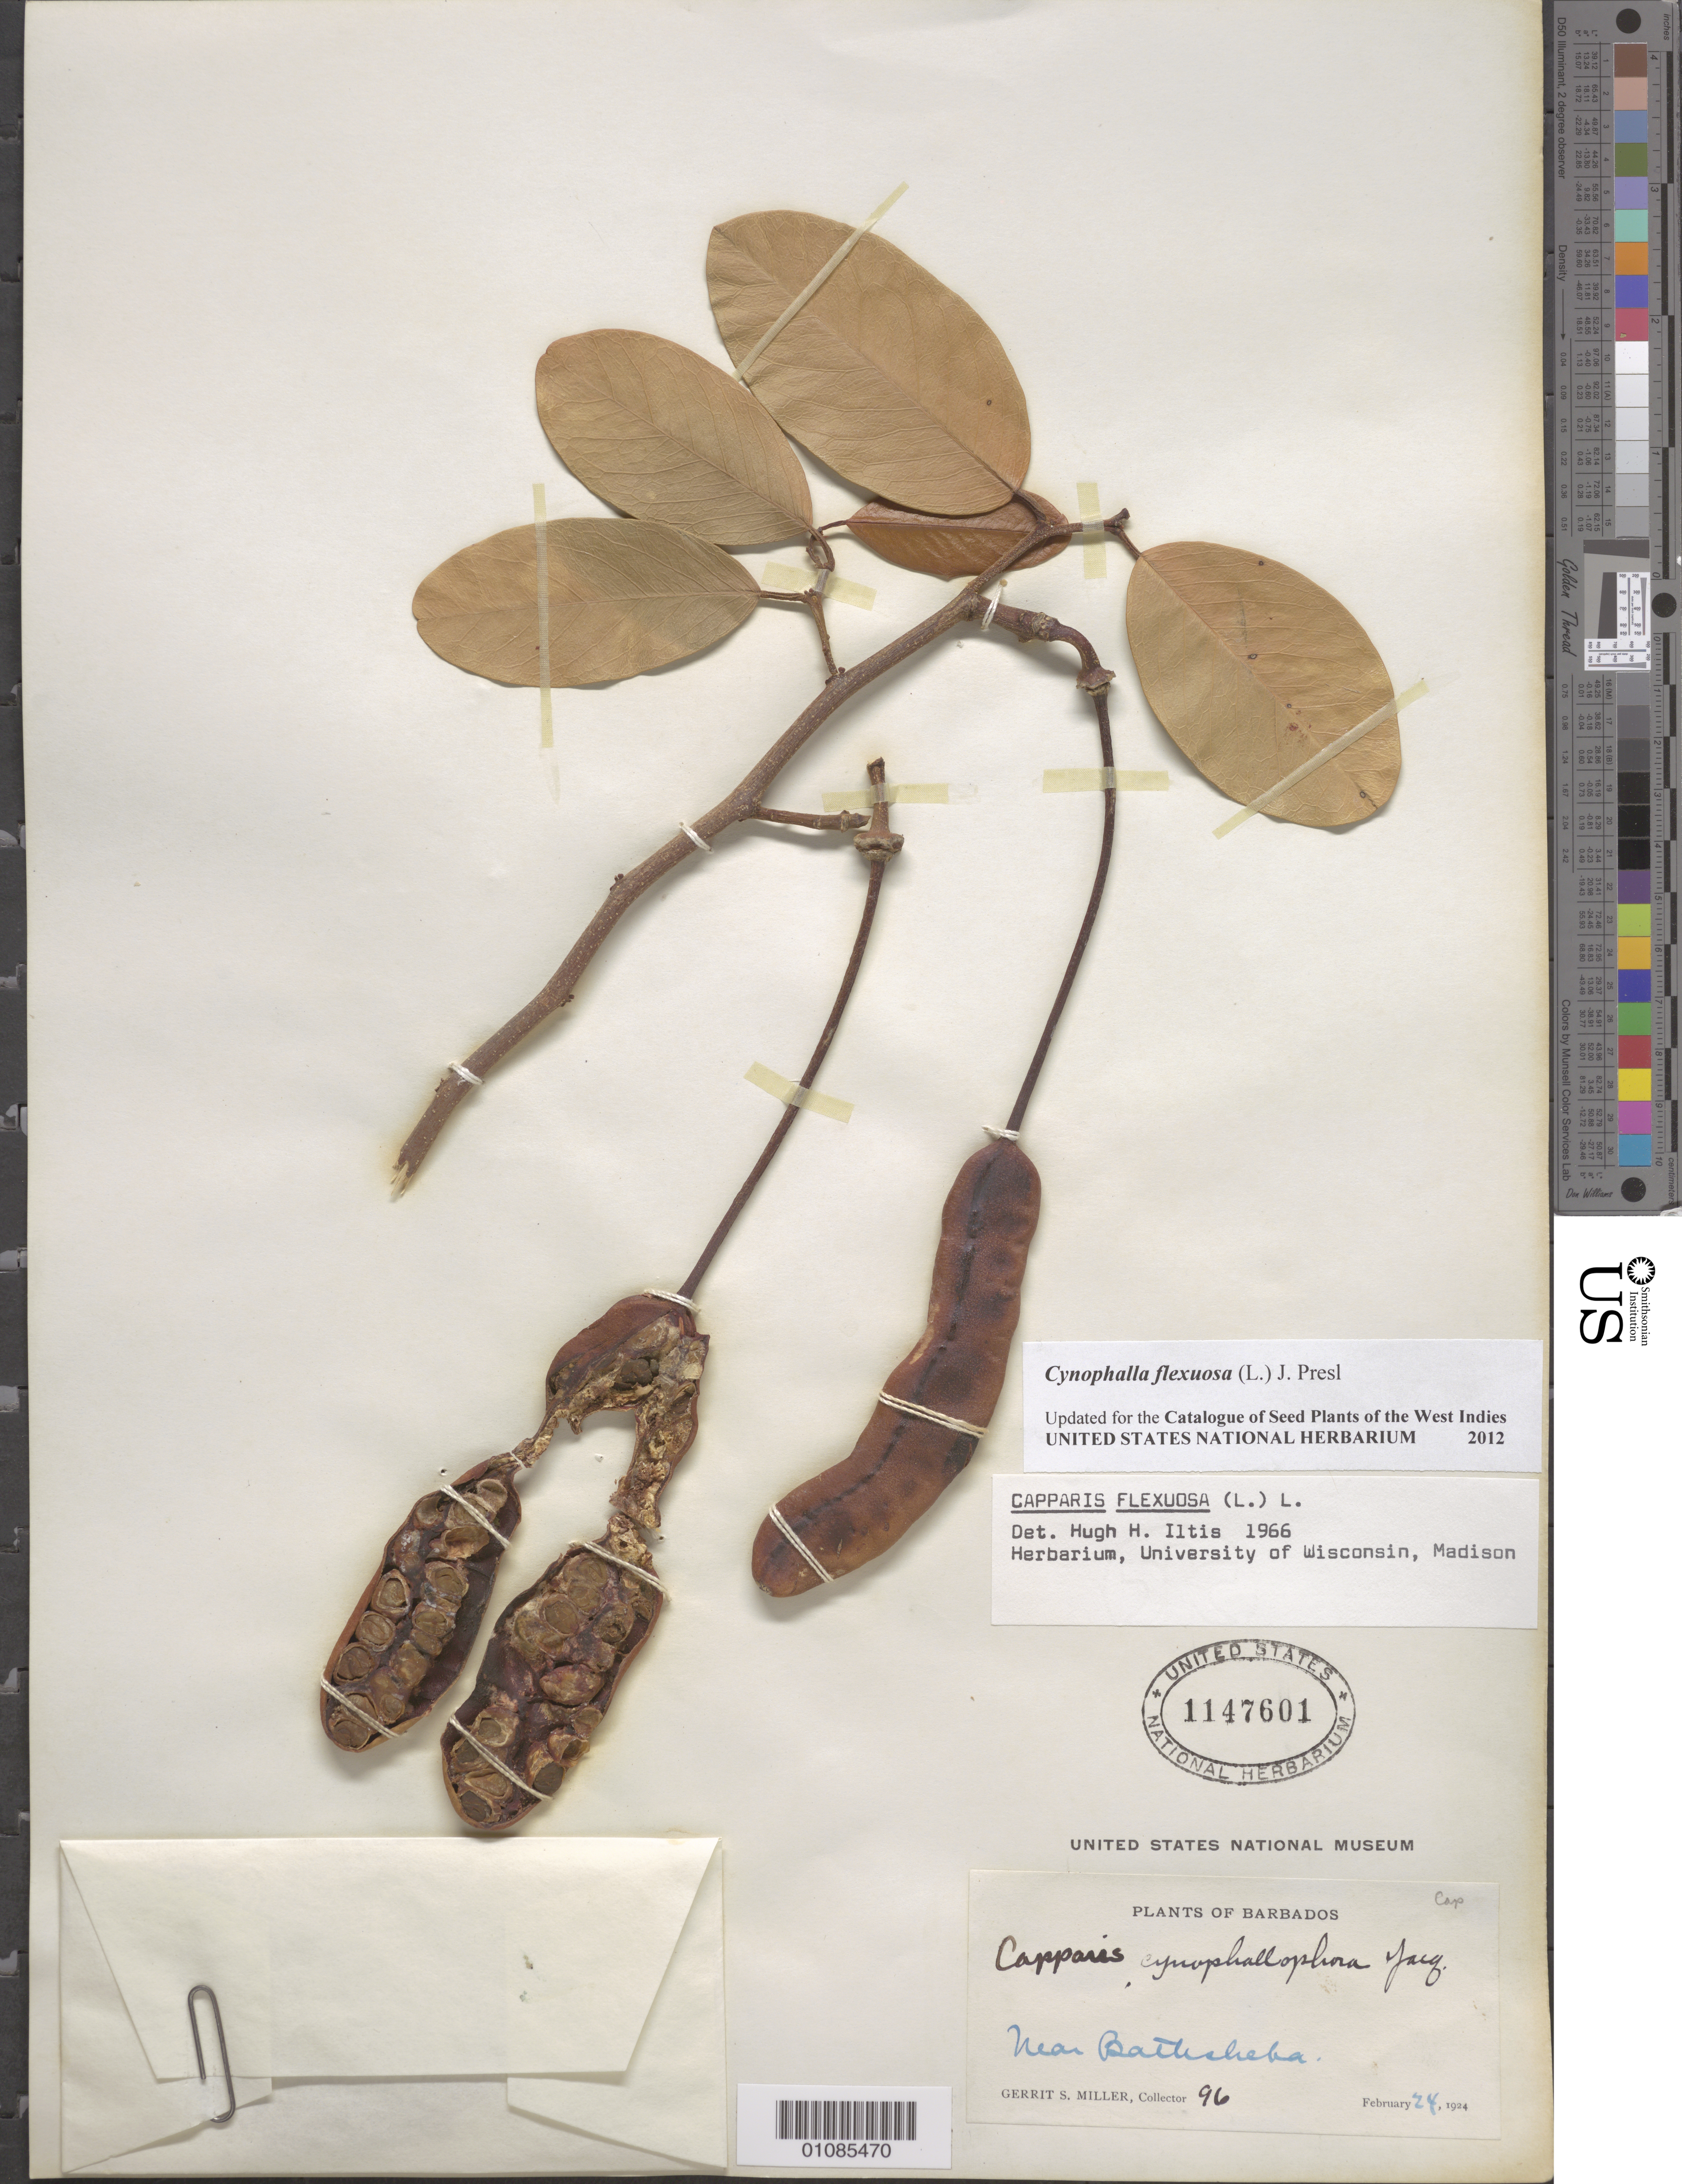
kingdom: Plantae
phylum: Tracheophyta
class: Magnoliopsida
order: Brassicales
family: Capparaceae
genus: Cynophalla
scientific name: Cynophalla flexuosa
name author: (L.) J. Presl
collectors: G. S. Miller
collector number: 96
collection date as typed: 24 Feb 1924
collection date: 1924-02-24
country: Barbados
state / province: Saint Joseph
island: Barbados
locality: Near Bathsheba.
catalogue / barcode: US 1147601